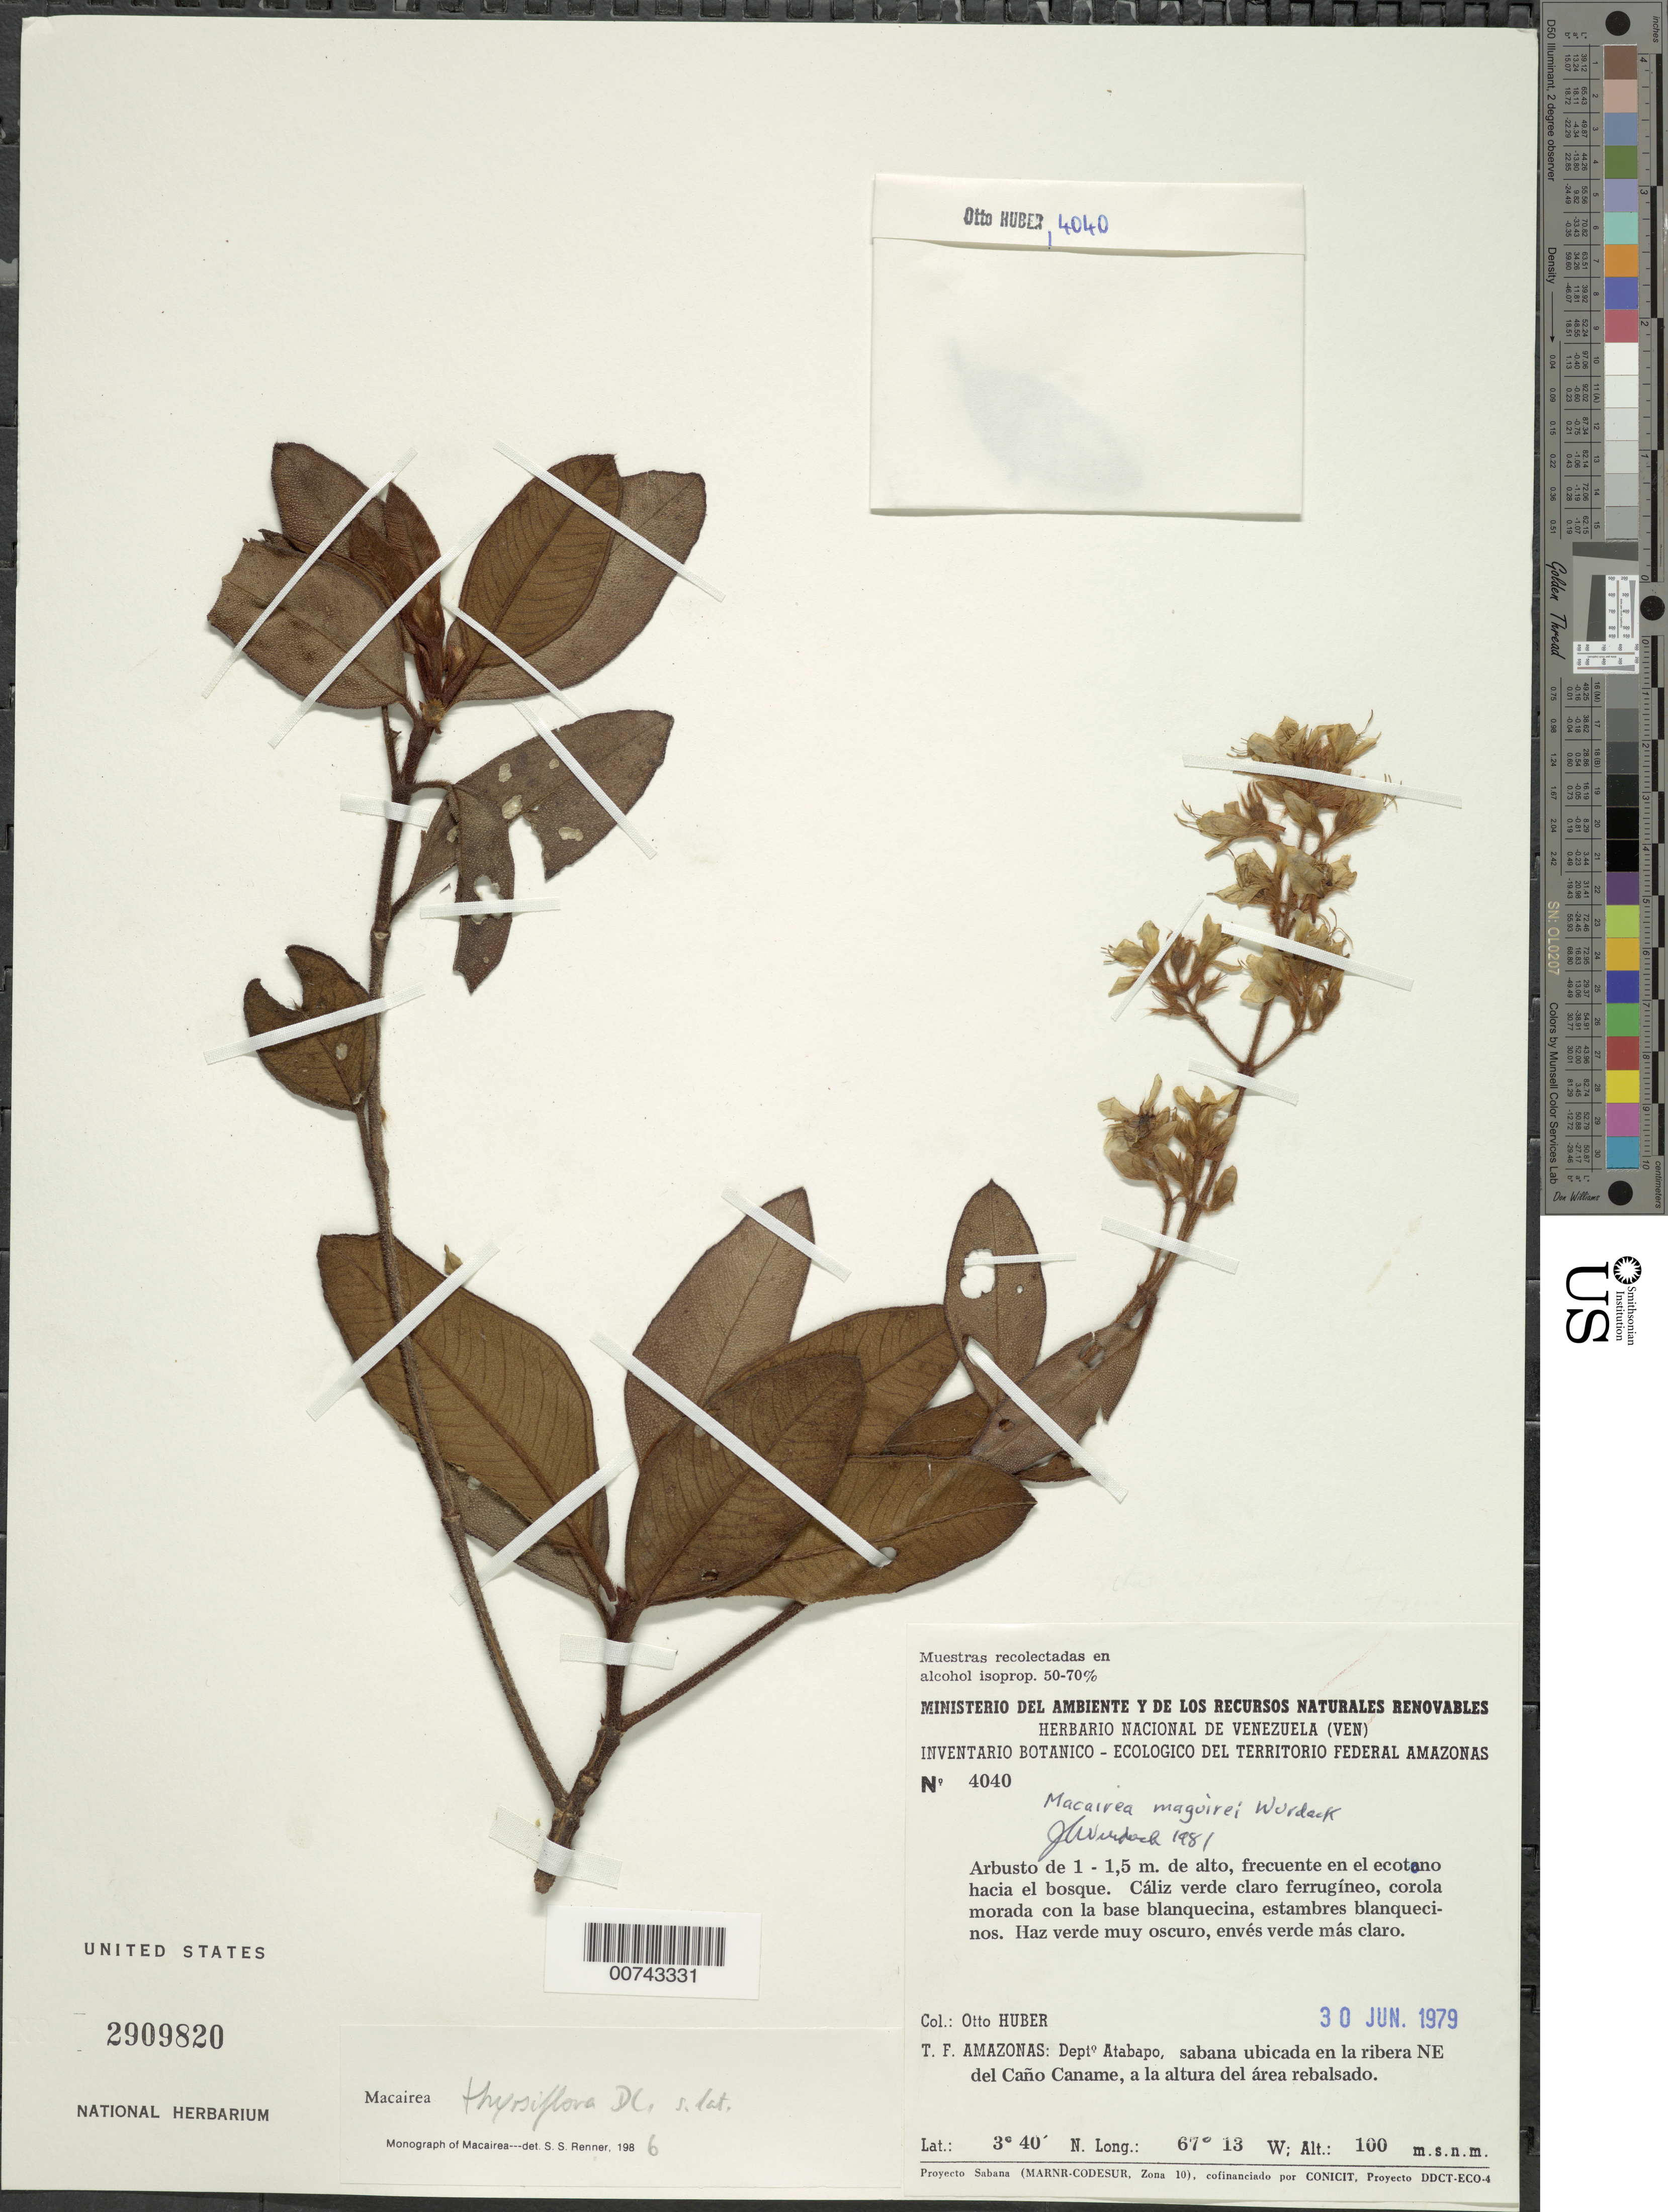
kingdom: Plantae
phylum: Tracheophyta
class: Magnoliopsida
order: Myrtales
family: Melastomataceae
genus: Macairea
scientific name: Macairea maguirei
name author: Wurdack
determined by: Nunes da Silva, Diego, (RB), Jardim Botanico do Rio de Janeiro - Herbario (BRAZIL)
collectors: O. Huber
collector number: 4040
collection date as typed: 30-Jun-79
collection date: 1979-06-30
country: Venezuela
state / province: Amazonas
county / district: Atabapo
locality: Caño Caname, al NE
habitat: Econtono hacia el bosque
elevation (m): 100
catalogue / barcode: US 2909820